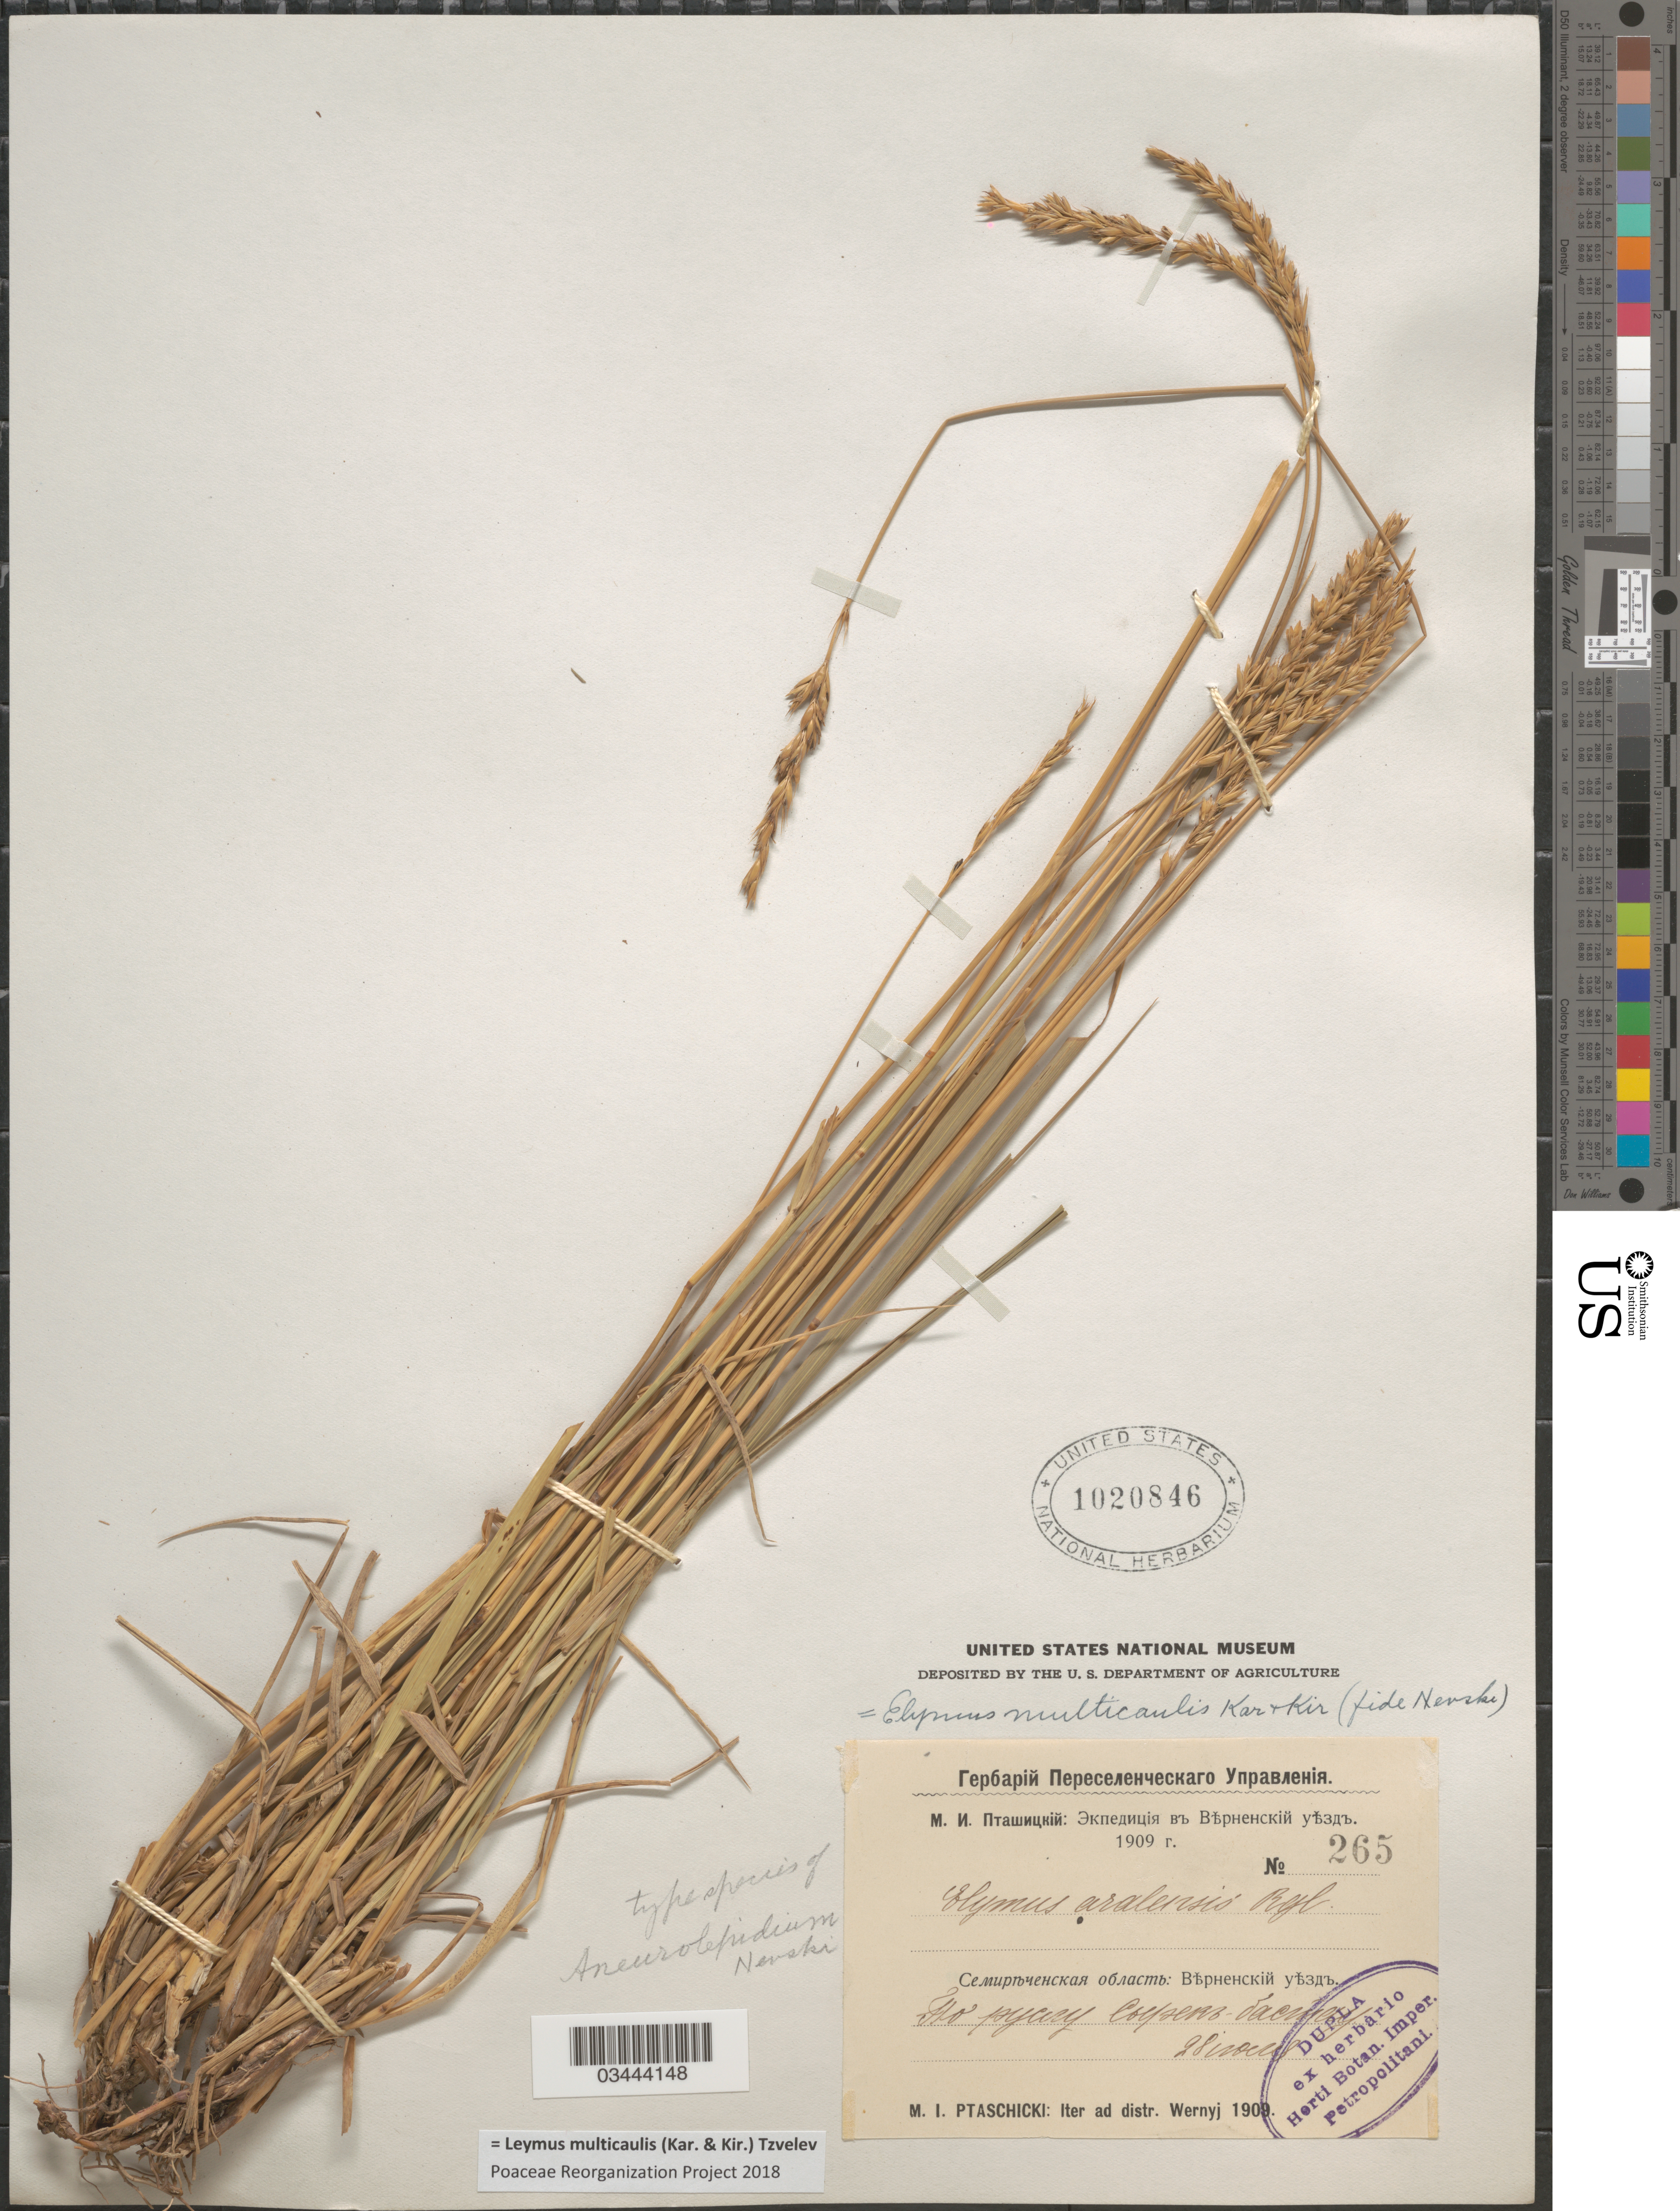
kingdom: Plantae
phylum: Tracheophyta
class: Liliopsida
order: Poales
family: Poaceae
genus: Leymus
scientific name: Leymus multicaulis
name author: (Kar. & Kir.) Tzvelev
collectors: M. Ptaschicki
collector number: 265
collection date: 1909-07-28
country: Kazakhstan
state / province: Almaty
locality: Iter ad distr. Wernyj. Sarybastau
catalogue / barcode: US 1020846